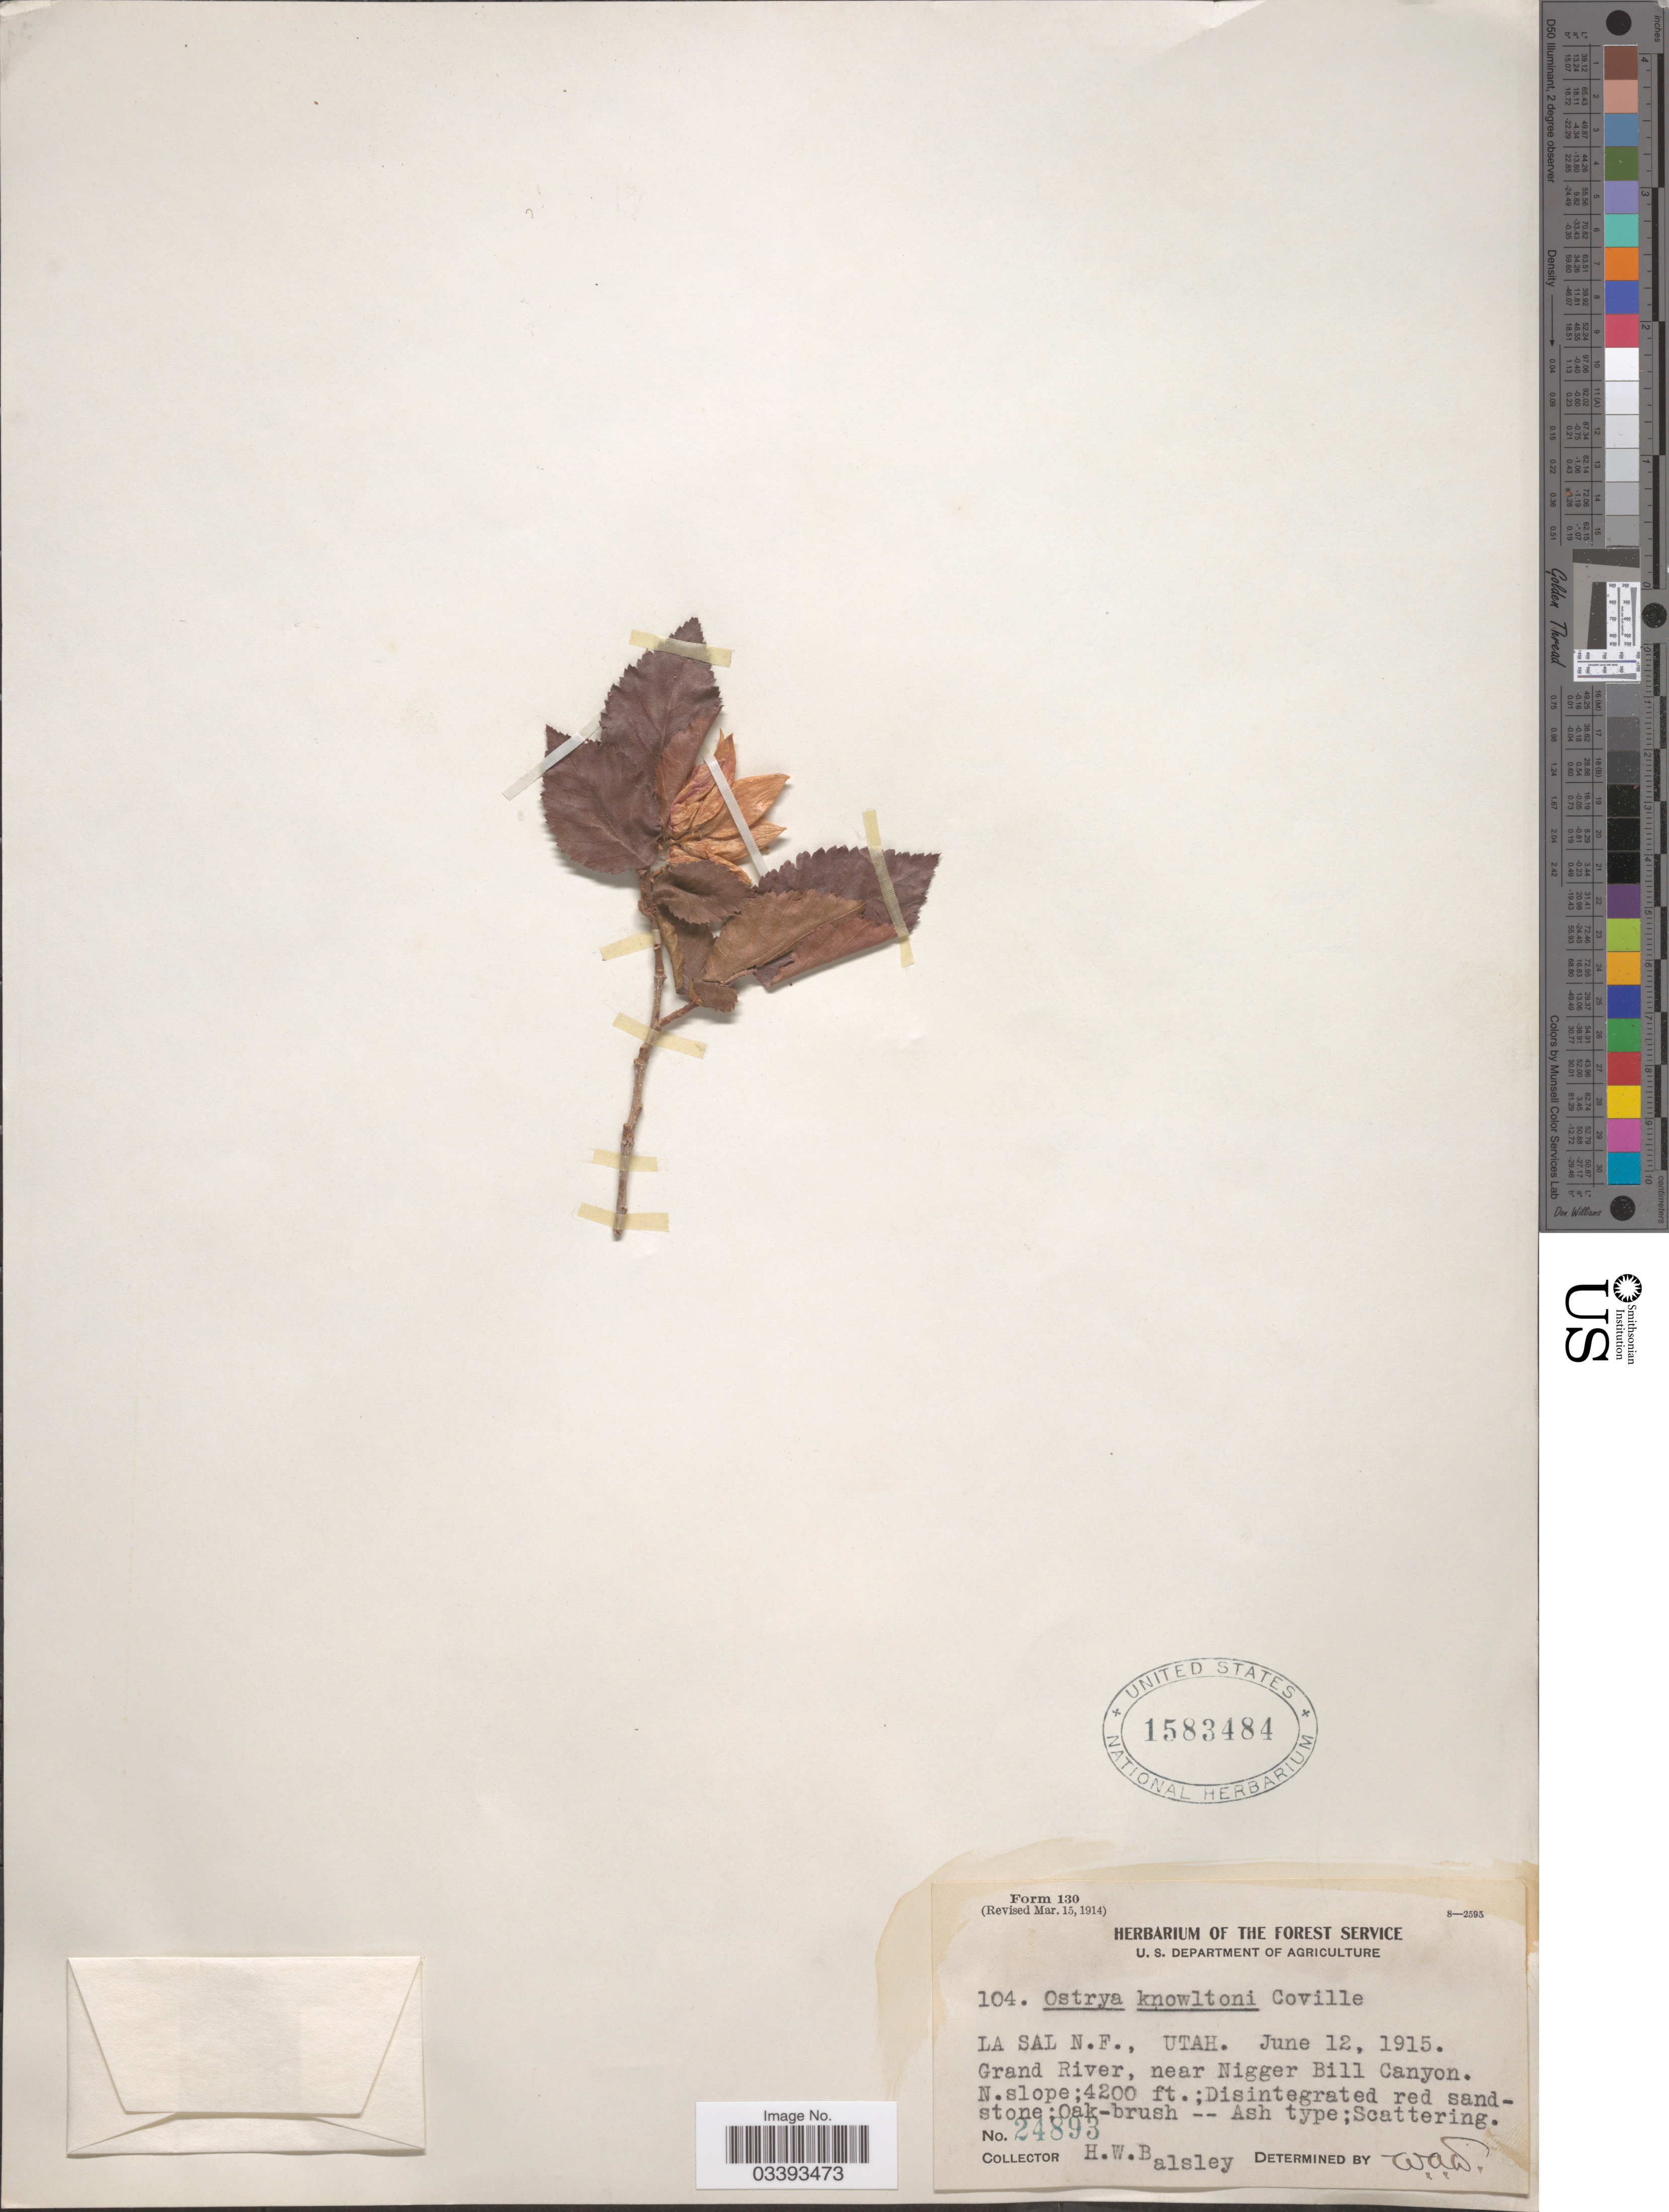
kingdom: Plantae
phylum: Tracheophyta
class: Magnoliopsida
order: Fagales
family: Betulaceae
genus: Ostrya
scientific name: Ostrya knowltoni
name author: Coville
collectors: H. Balsley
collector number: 24893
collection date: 1915-06-12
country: United States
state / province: Utah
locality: La Sal N. F. Grand River, near Nigger Bill Canyon. N. slope.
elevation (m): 1280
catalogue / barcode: US 1583484